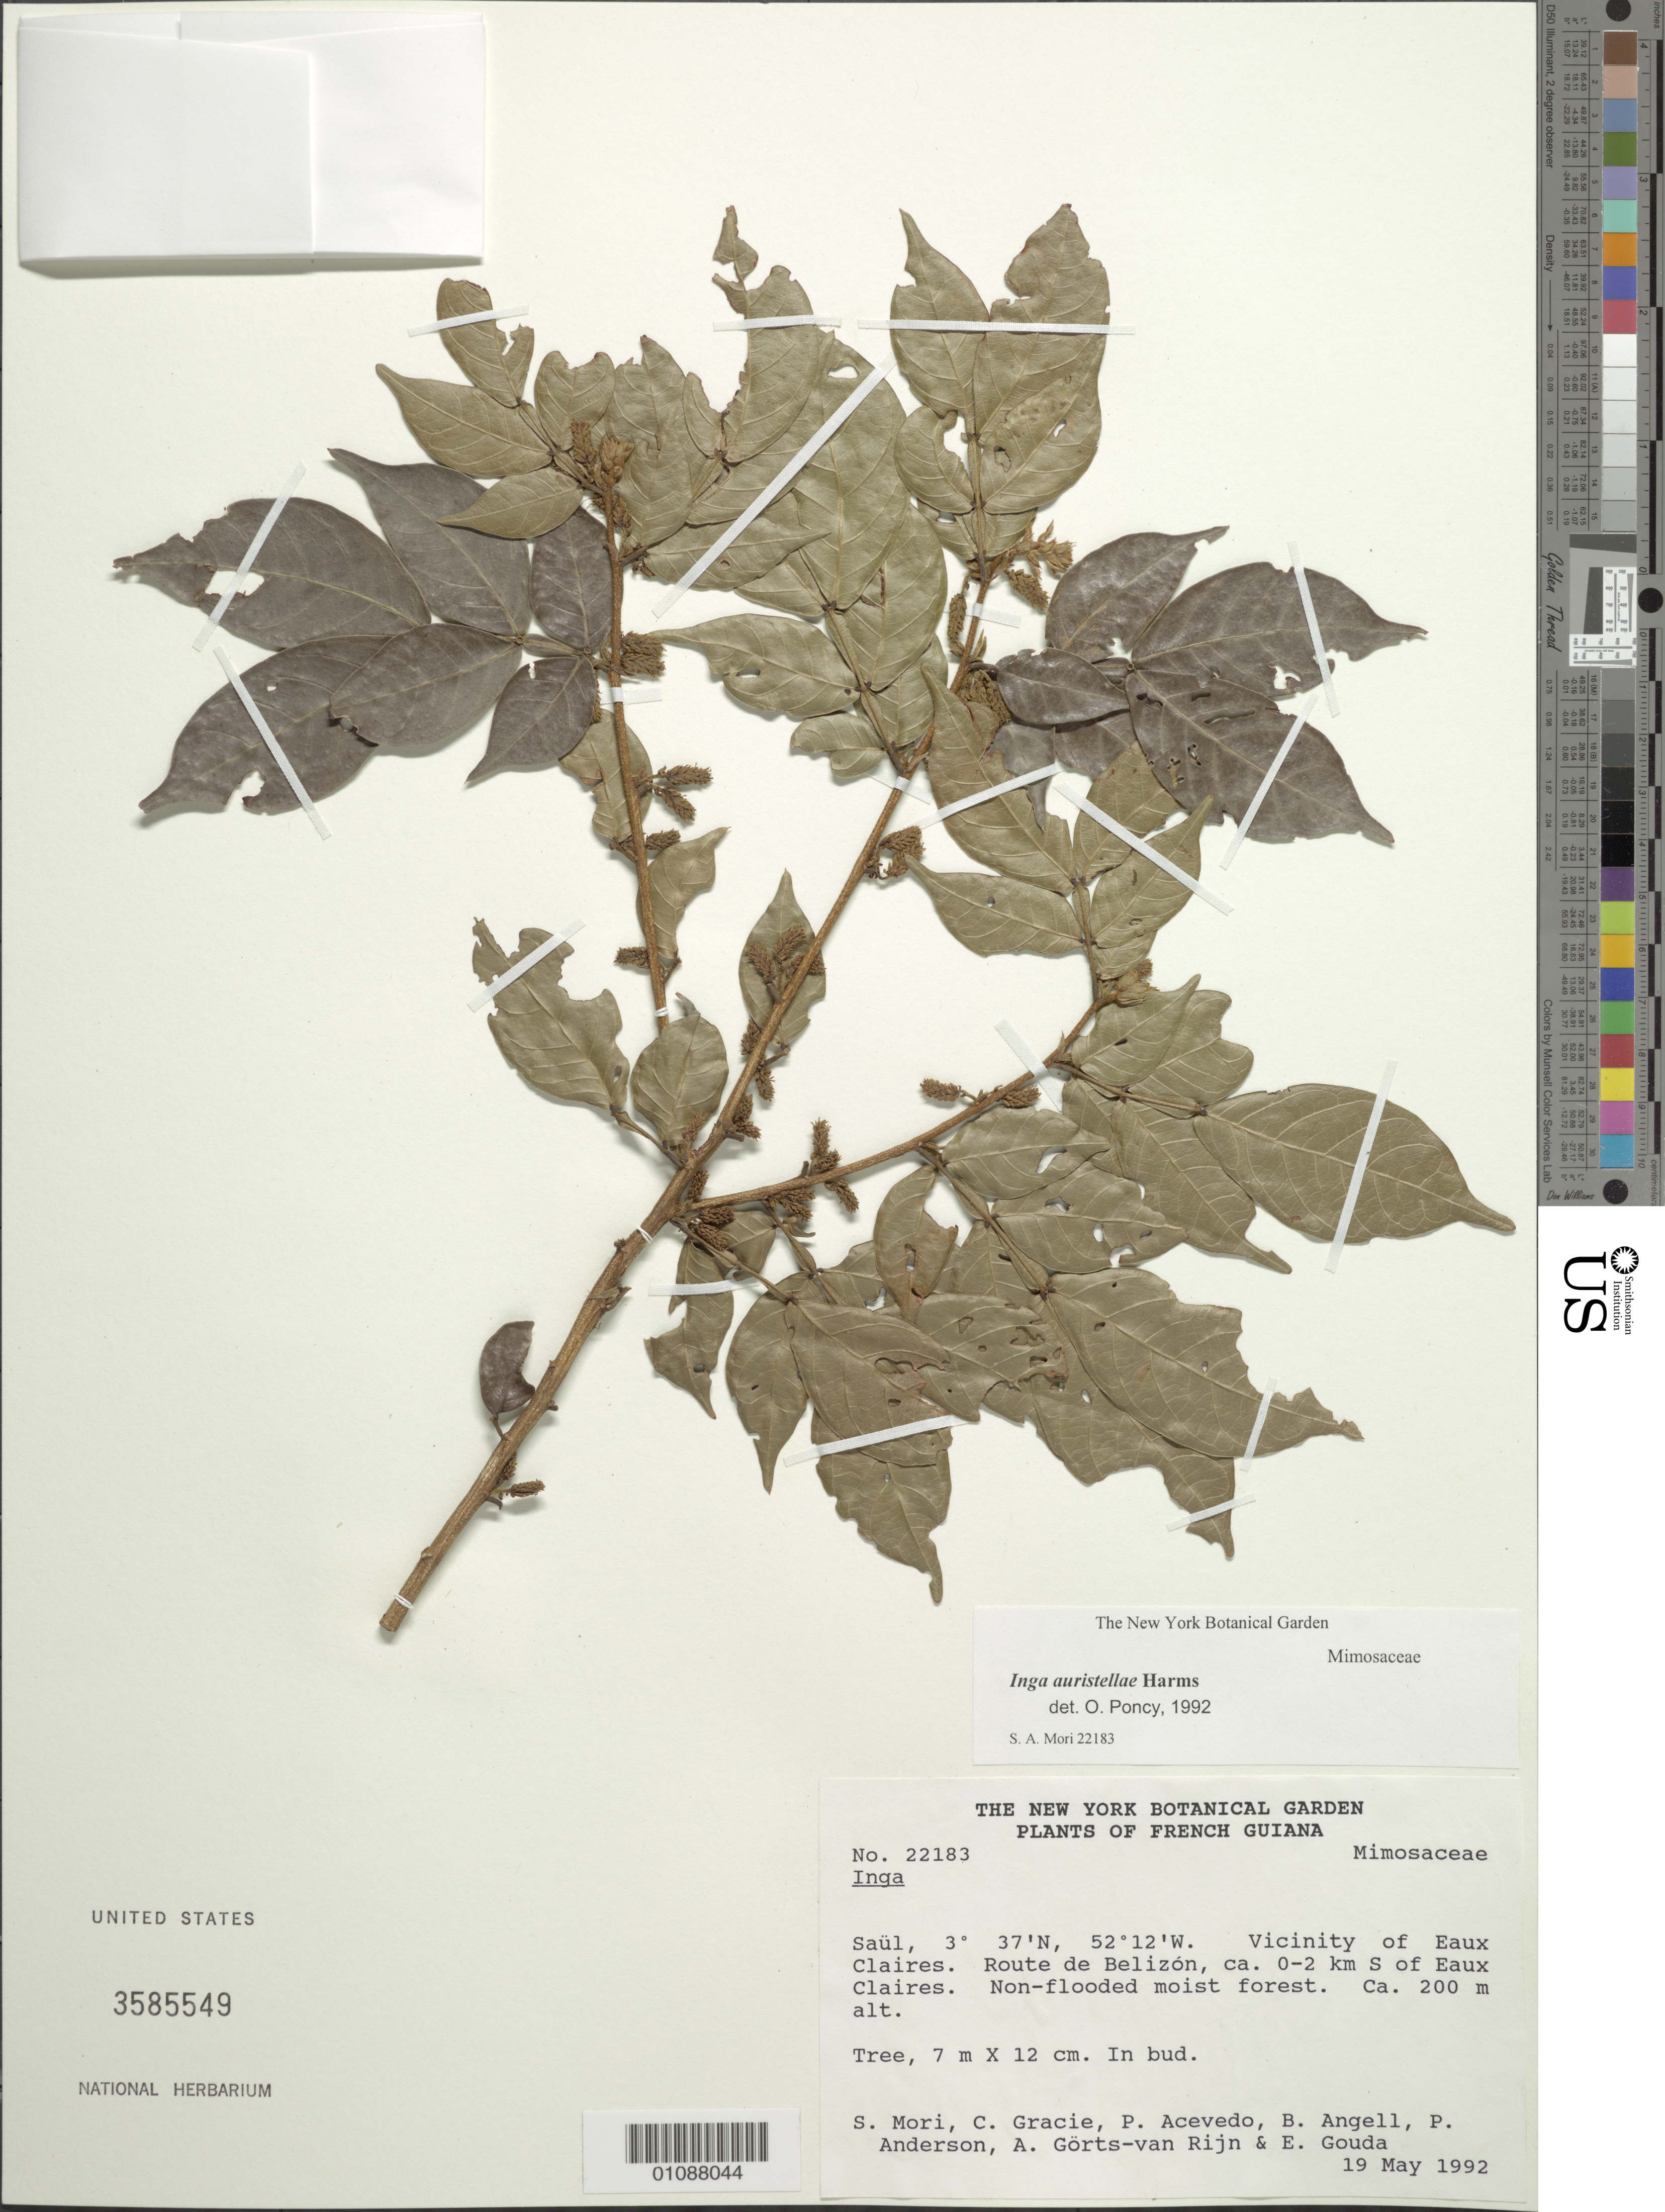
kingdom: Plantae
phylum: Tracheophyta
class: Magnoliopsida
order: Fabales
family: Fabaceae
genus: Inga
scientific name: Inga auristellae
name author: Harms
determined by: Poncy, O.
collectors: S. Mori, C. A. Gracie, P. Acevedo-Rodr., Bobbi Angell, P. Anderson, A. .R. A. Görts-van Rijn & E. J. Gouda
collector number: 22183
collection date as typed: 19-May-92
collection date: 1992-05-19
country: French Guiana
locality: Saül, near Eaux Claires. Route de Belizón, ca 0-2 km S of Eaux Claires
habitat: Non-flooded moist forest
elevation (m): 200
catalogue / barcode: US 3585549